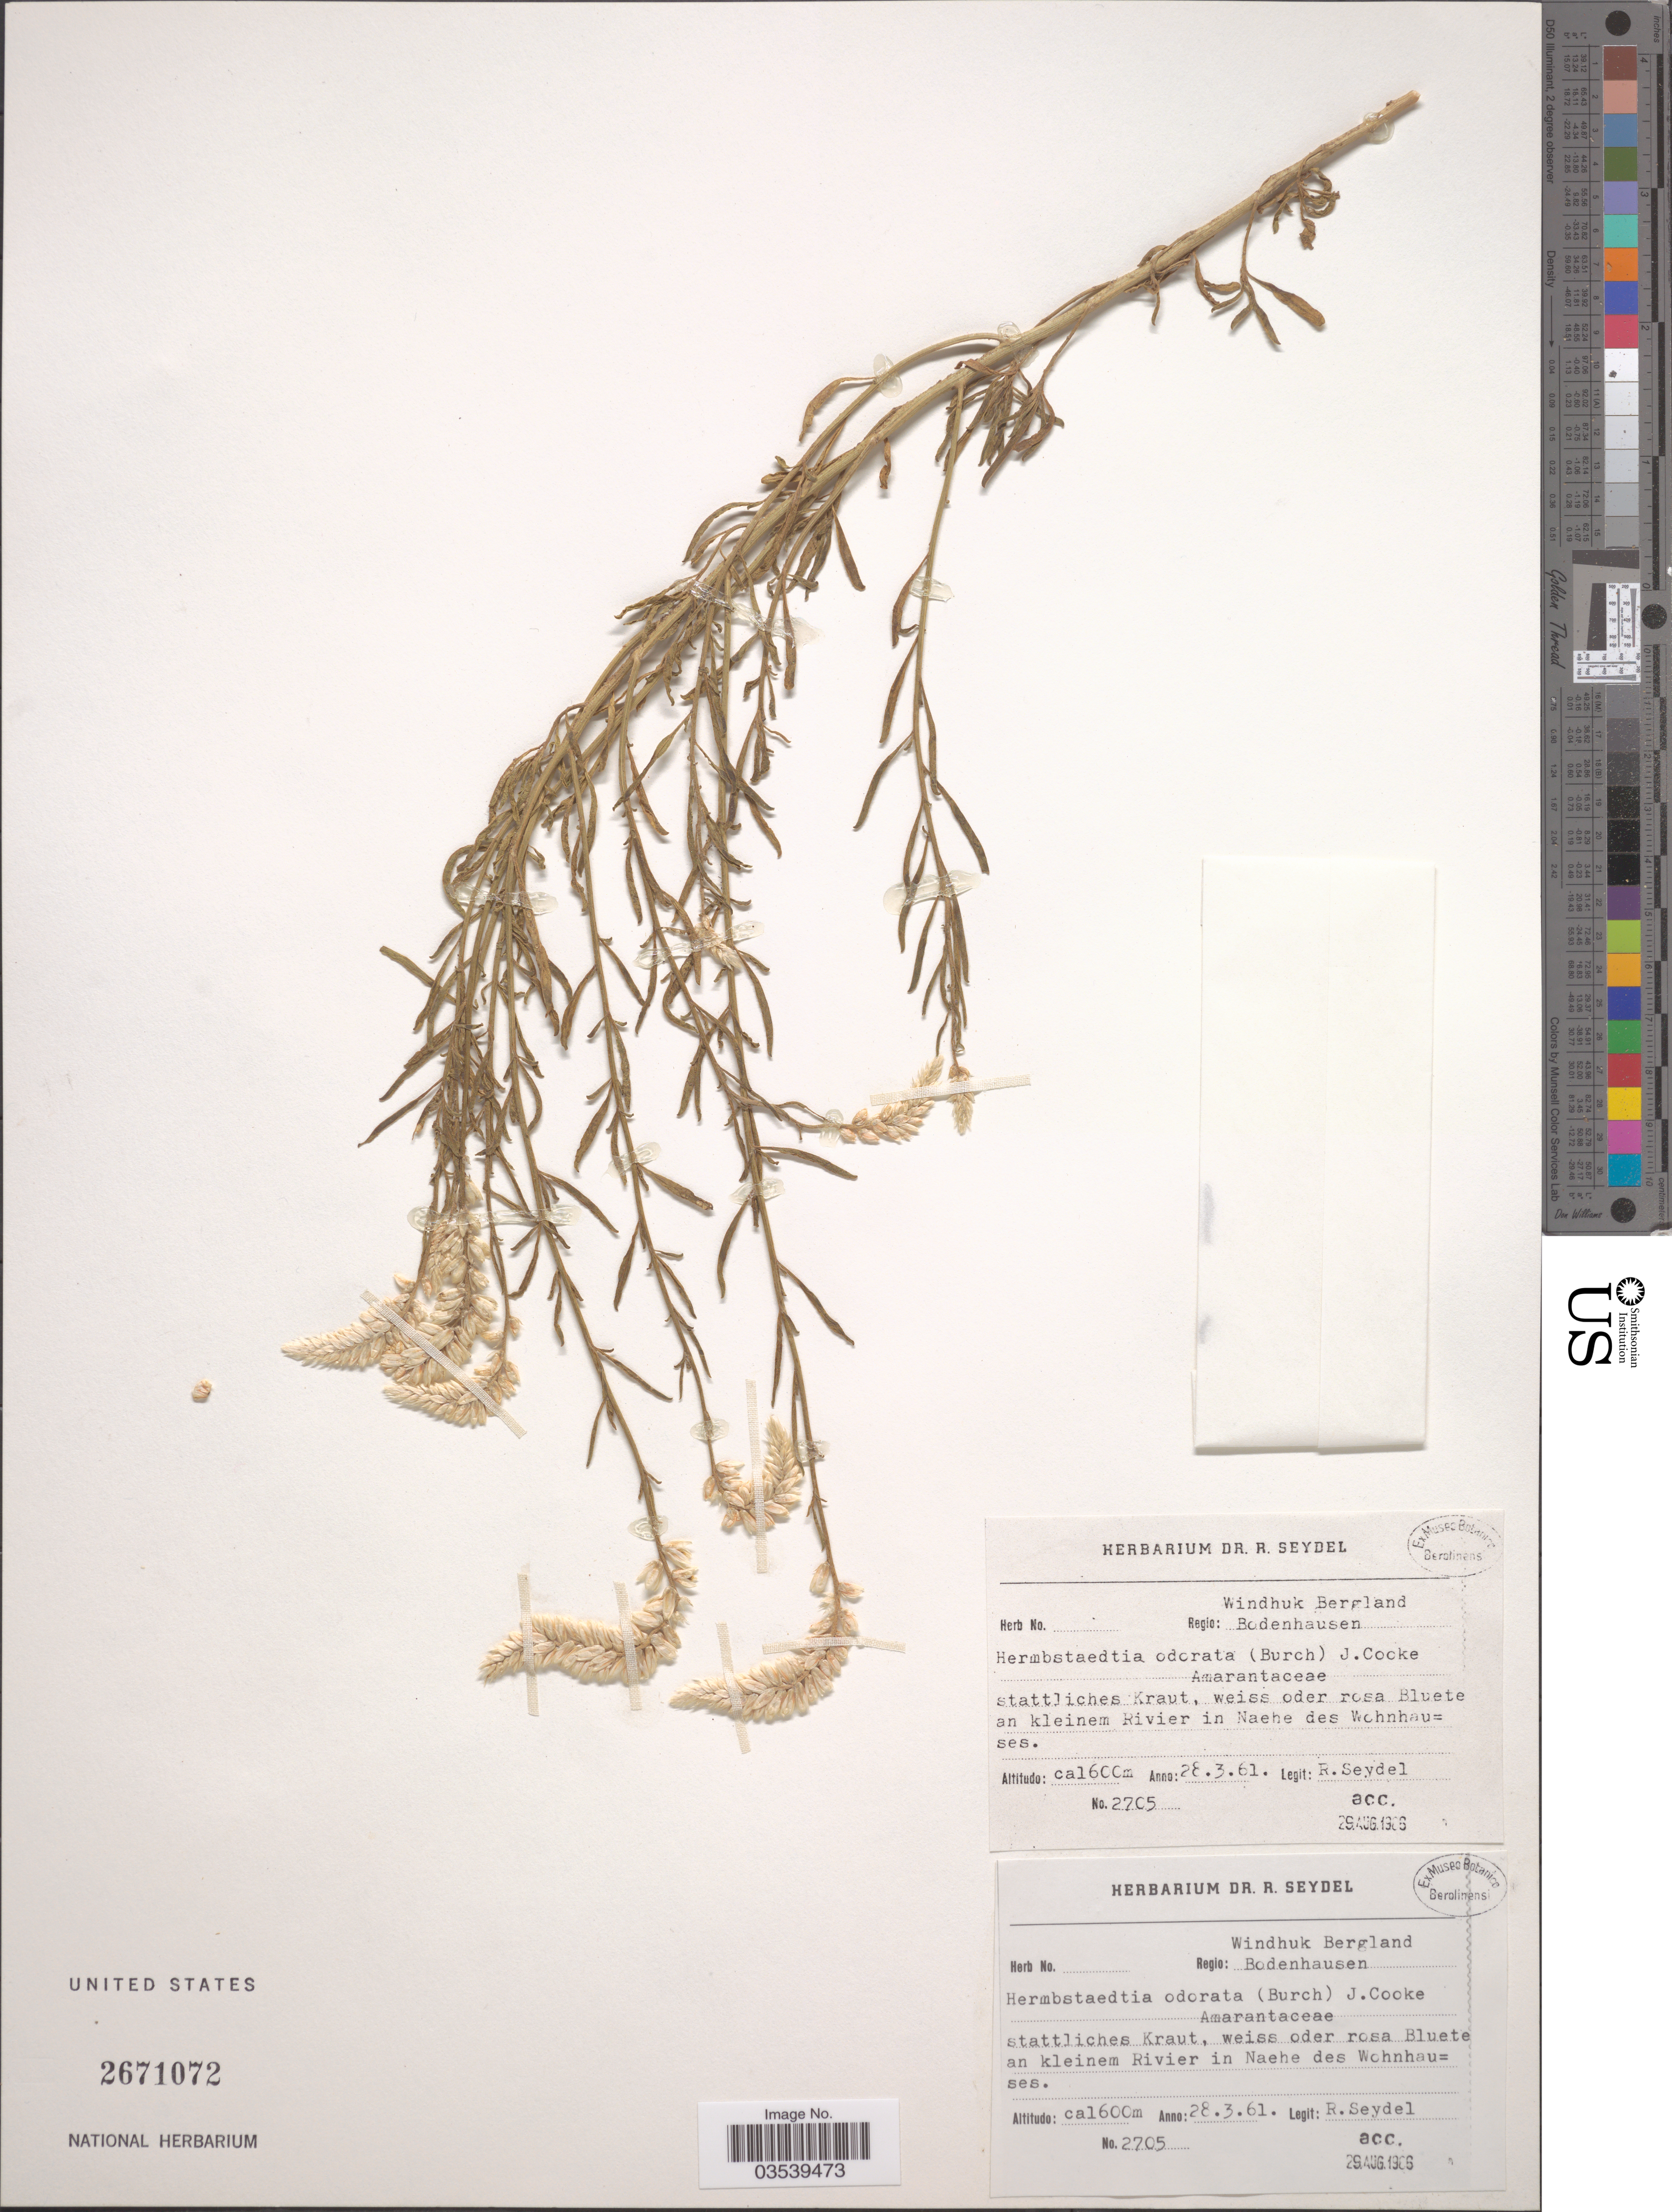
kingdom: Plantae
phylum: Tracheophyta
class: Magnoliopsida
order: Caryophyllales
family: Amaranthaceae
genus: Hermbstaedtia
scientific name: Hermbstaedtia odorata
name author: (Burch.) T. Cooke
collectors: R. Seydel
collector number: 2705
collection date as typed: Transcribed d/m/y: 28/3/61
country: Namibia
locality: Regio: Windhuk Bergland Bodenhausen. Stattliches Kraut, weiss oder rosa Bluete an kleinem Rivier in Naehe des Wohnhauses.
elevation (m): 1600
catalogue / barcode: US 2671072